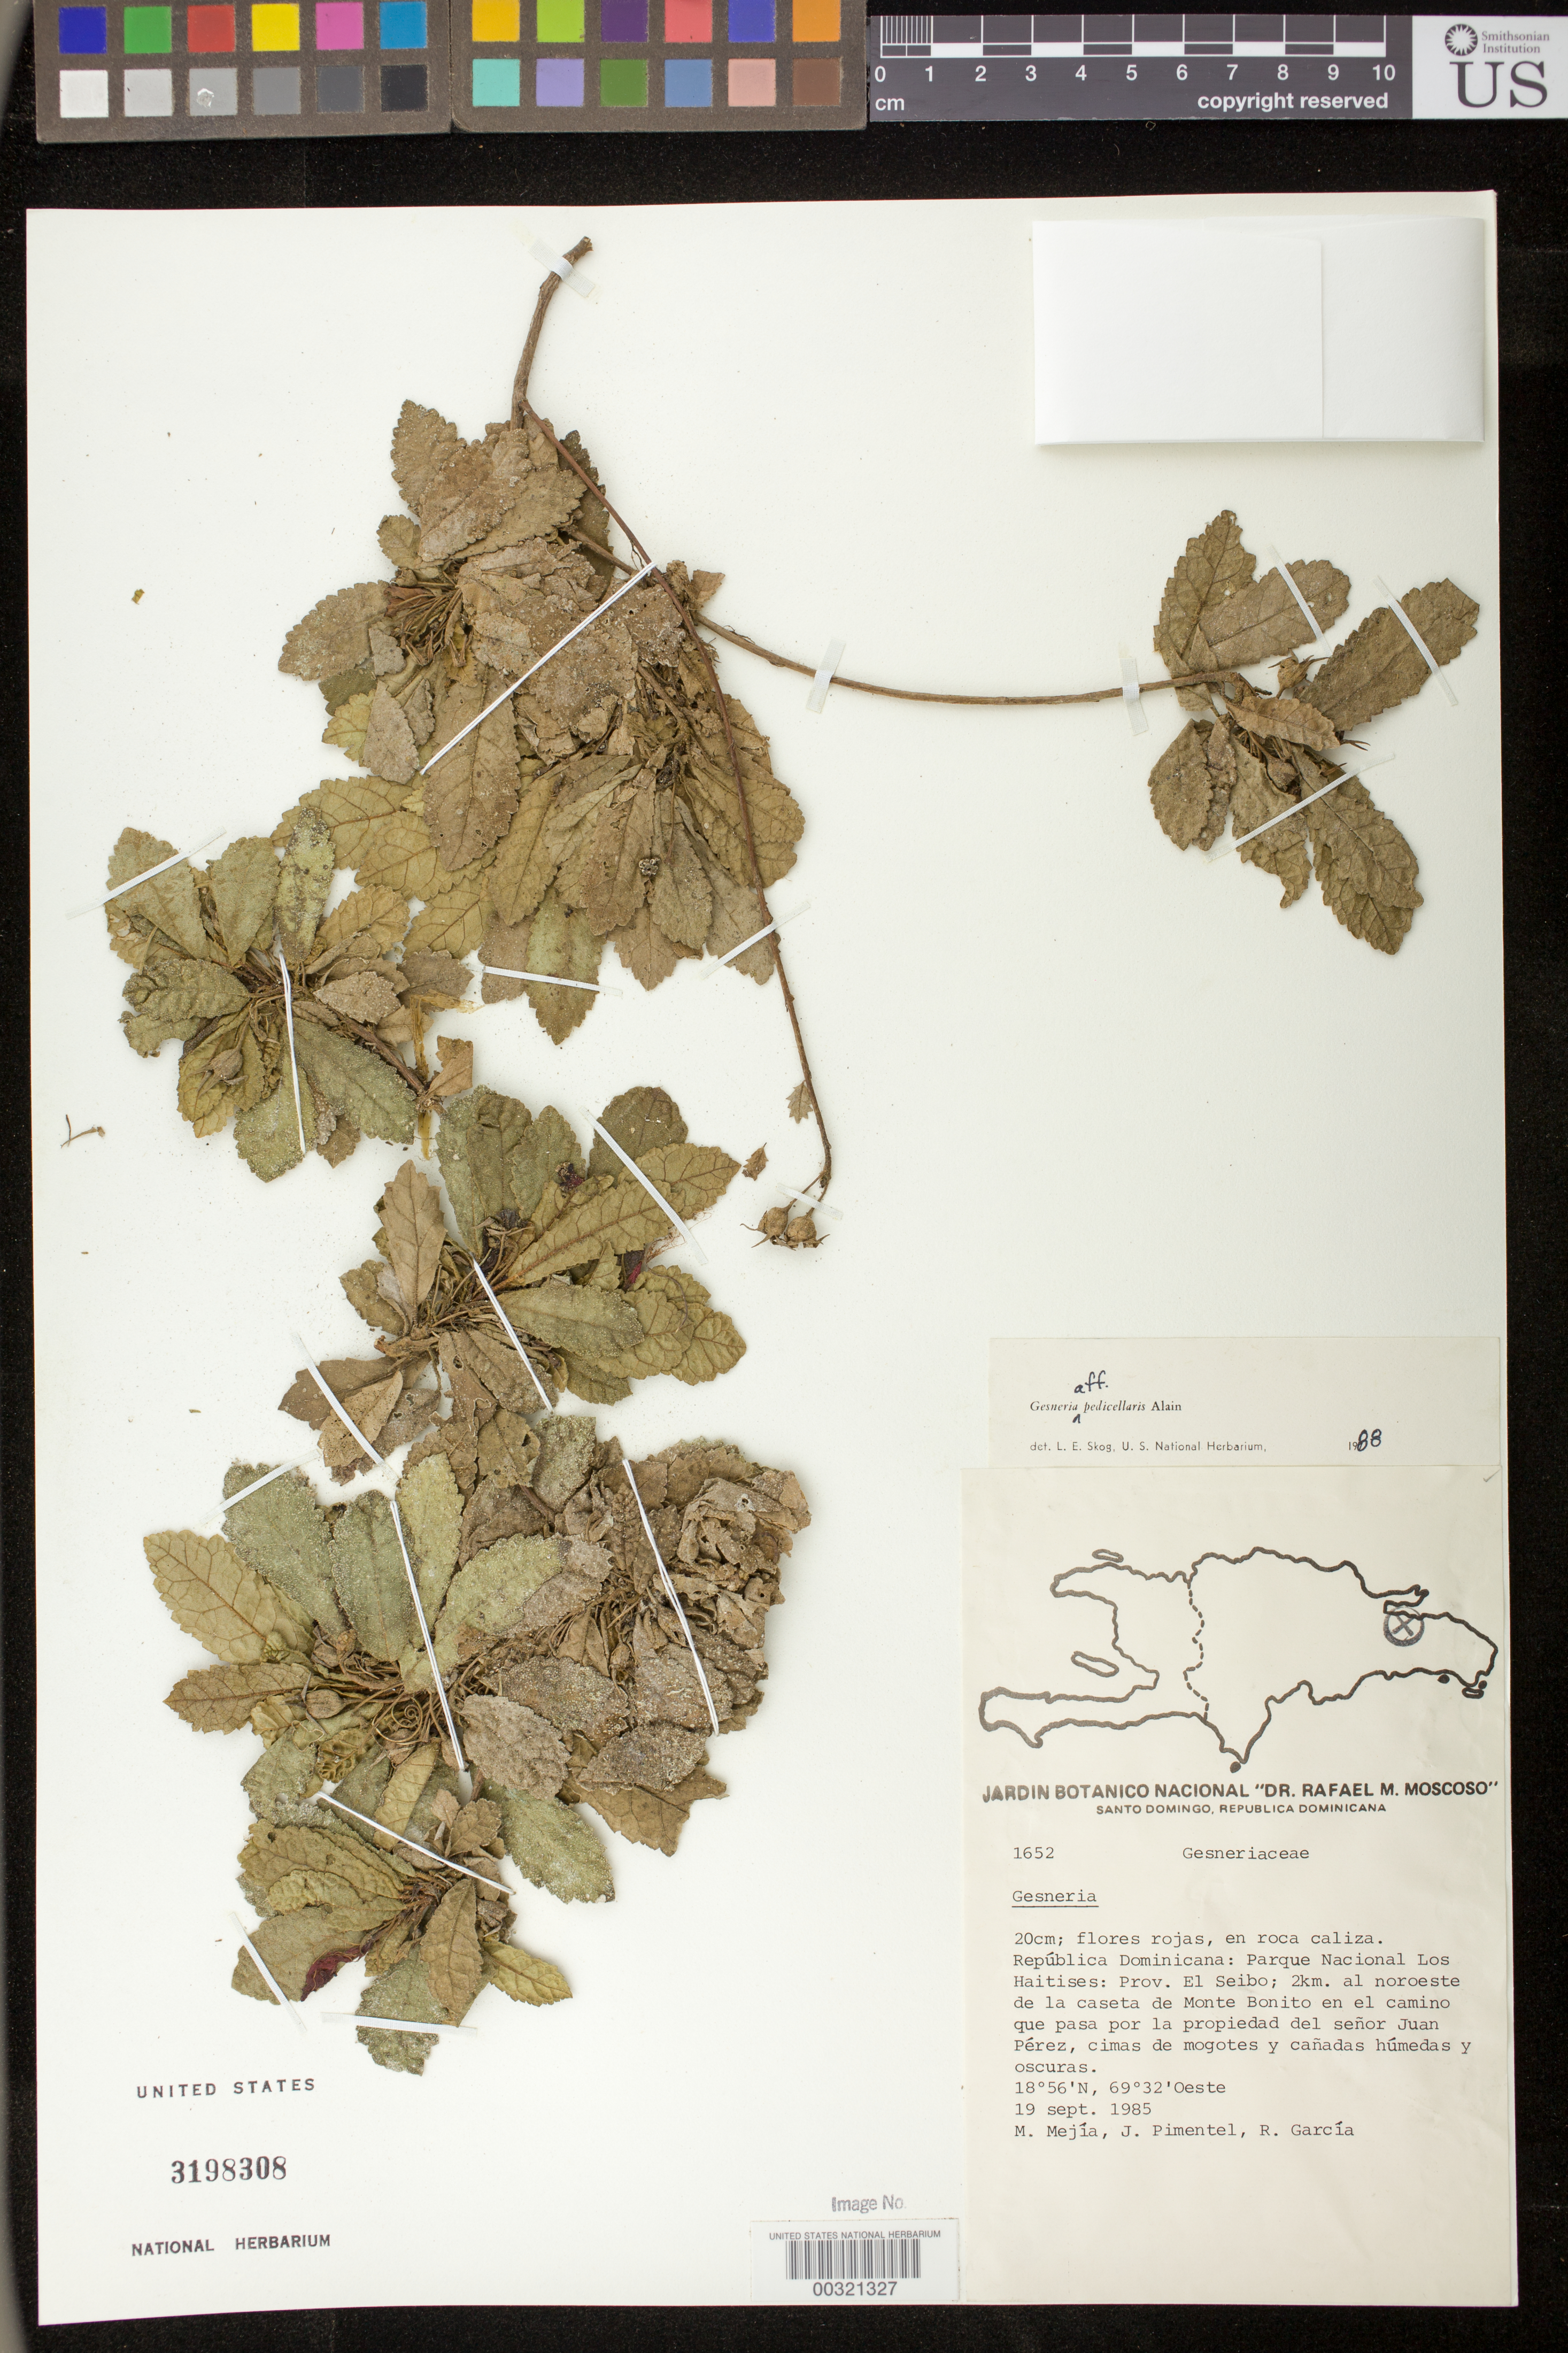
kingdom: Plantae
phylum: Tracheophyta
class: Magnoliopsida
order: Lamiales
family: Gesneriaceae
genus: Gesneria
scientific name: Gesneria pedicellaris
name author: Alain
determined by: Skog, Laurence E.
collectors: M. Mejia, J. Pimentel & R. García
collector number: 1652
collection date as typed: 19 Sep 1985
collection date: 1985-09-19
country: Dominican Republic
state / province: El Seibo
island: Hispaniola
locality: Parque Nacional Los Haitises: 2 km al NW de la caseta de Monte Bonito en el camino que pasa por la propiedad del señor Juan Pérez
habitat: Cimas de mogotes y cañadas húmedas y oscuras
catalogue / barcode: US 3198308